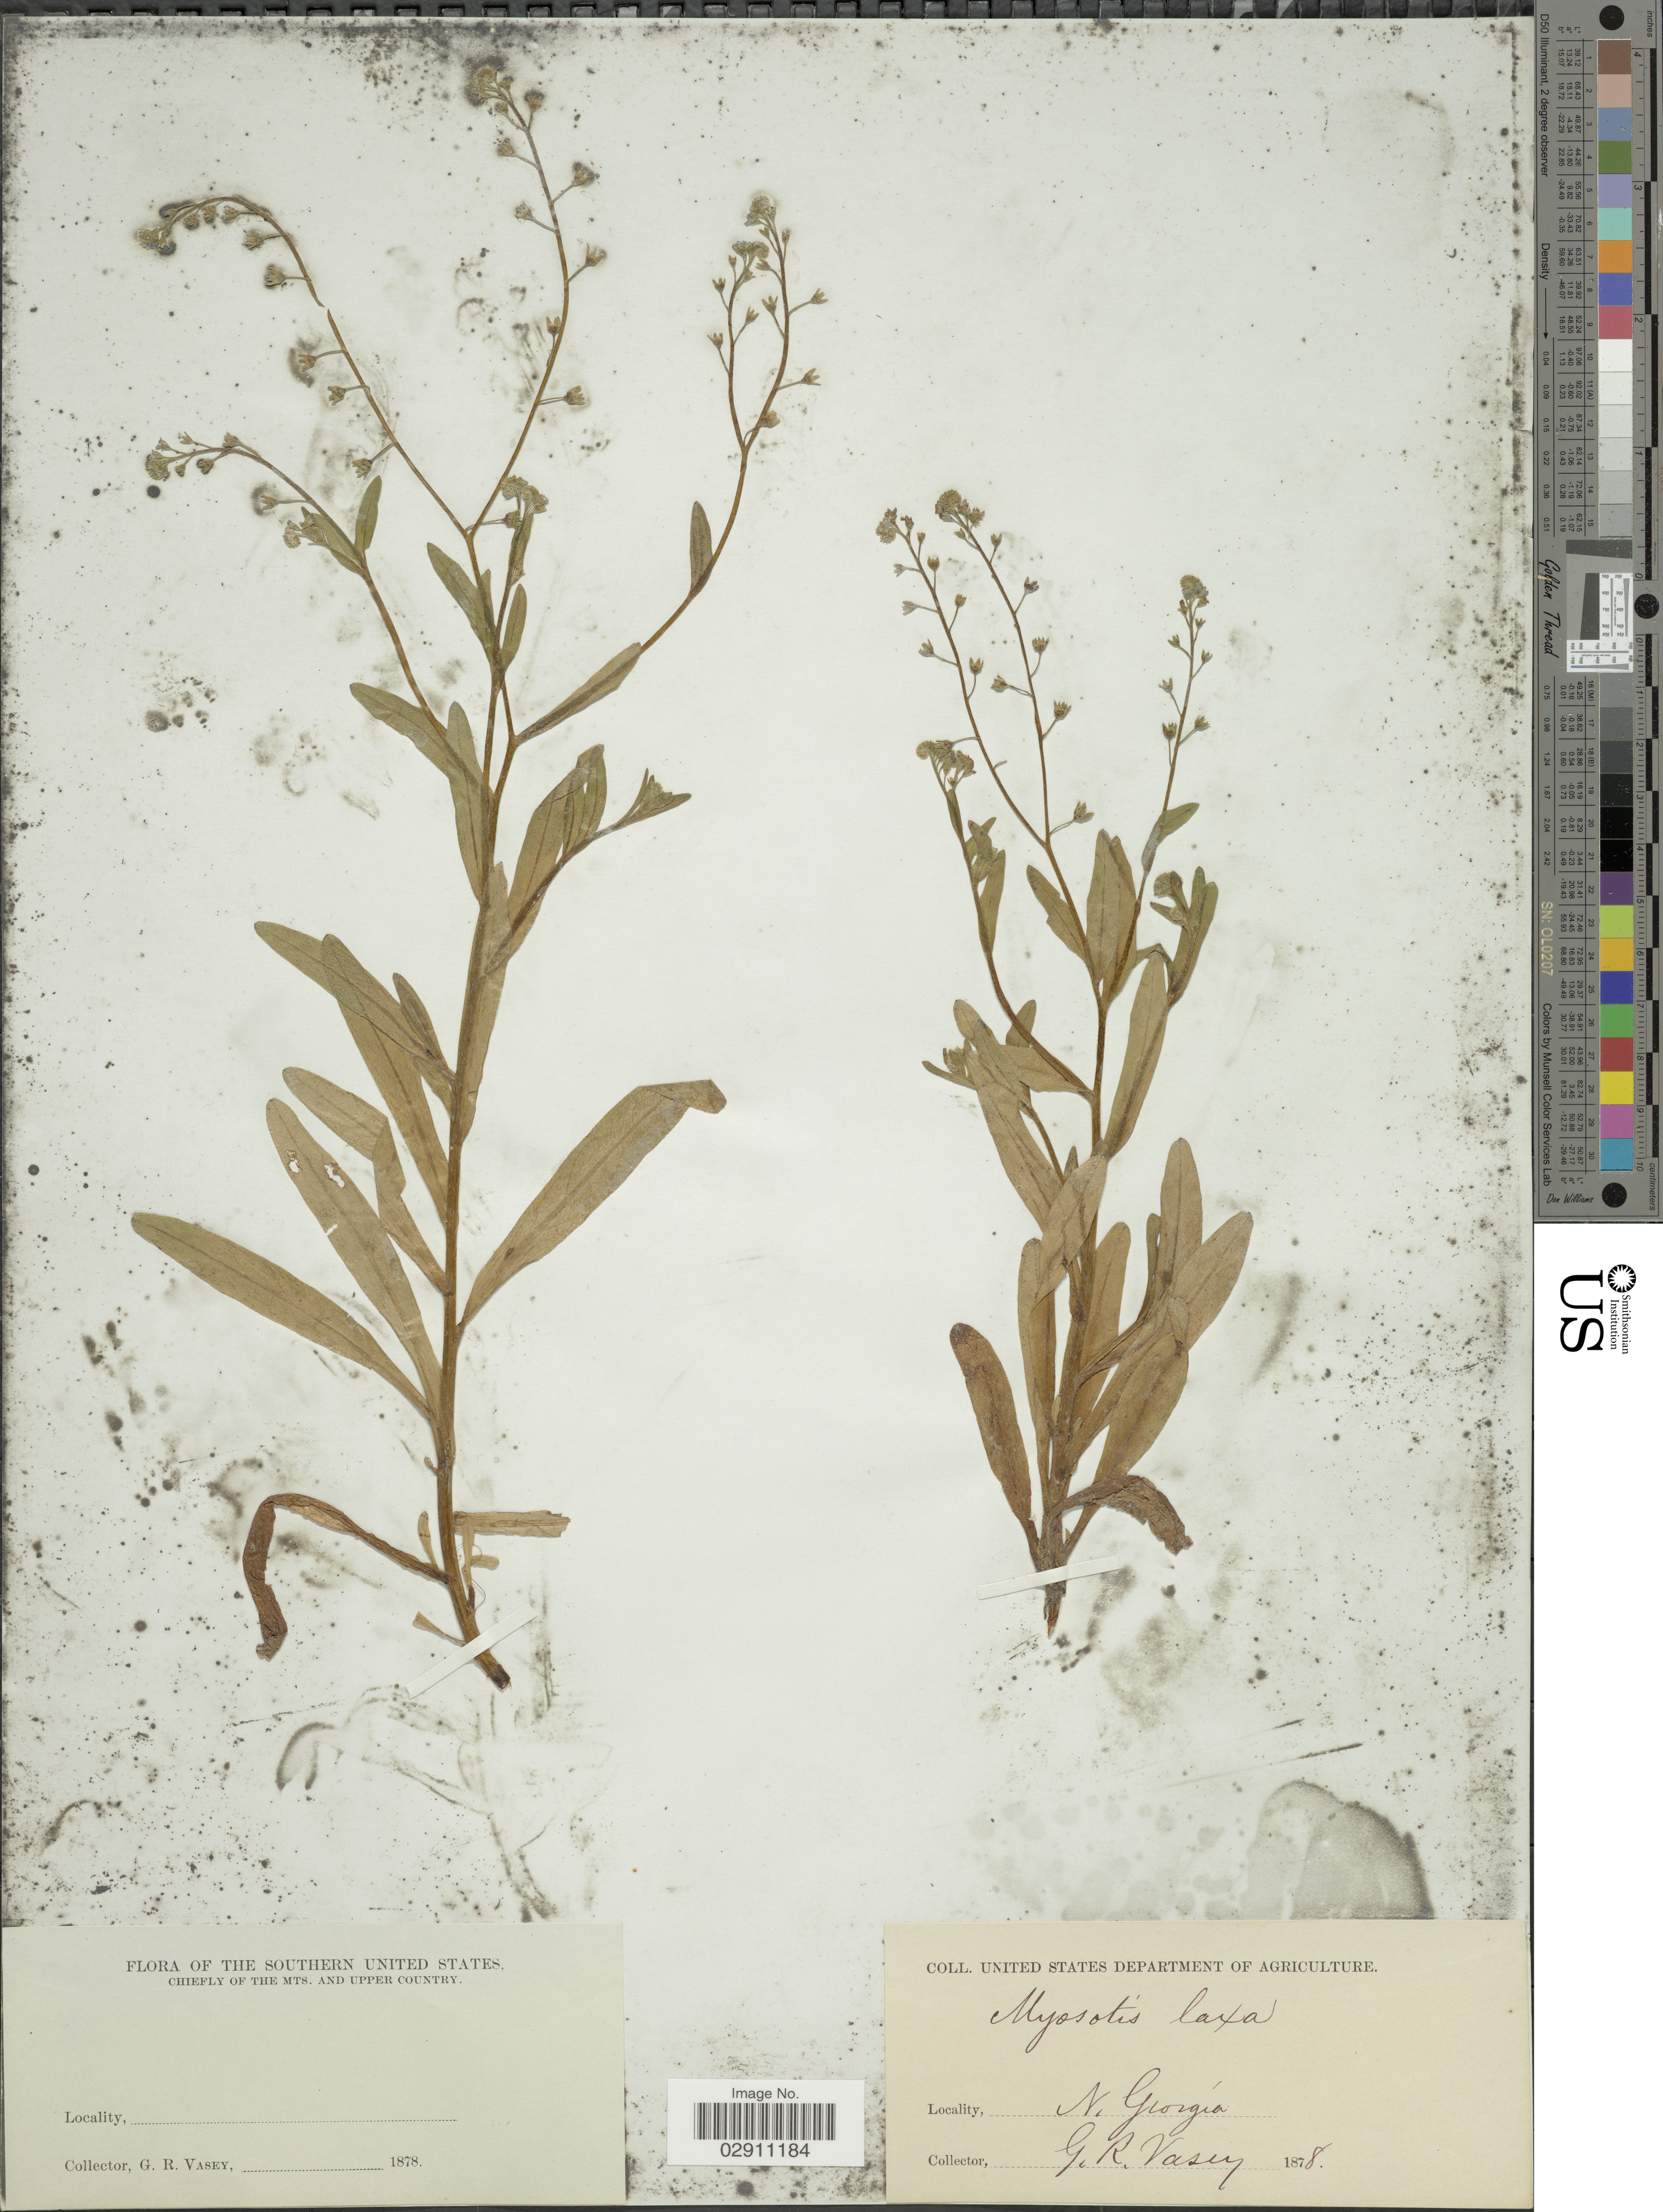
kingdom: Plantae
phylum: Tracheophyta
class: Magnoliopsida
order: Boraginales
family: Boraginaceae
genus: Myosotis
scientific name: Myosotis laxa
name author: F. Lehm.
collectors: G. R. Vasey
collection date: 1878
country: United States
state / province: Georgia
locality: Southern Unites States, Chiefly of the Mts. and Upper Country, N. Georgia.